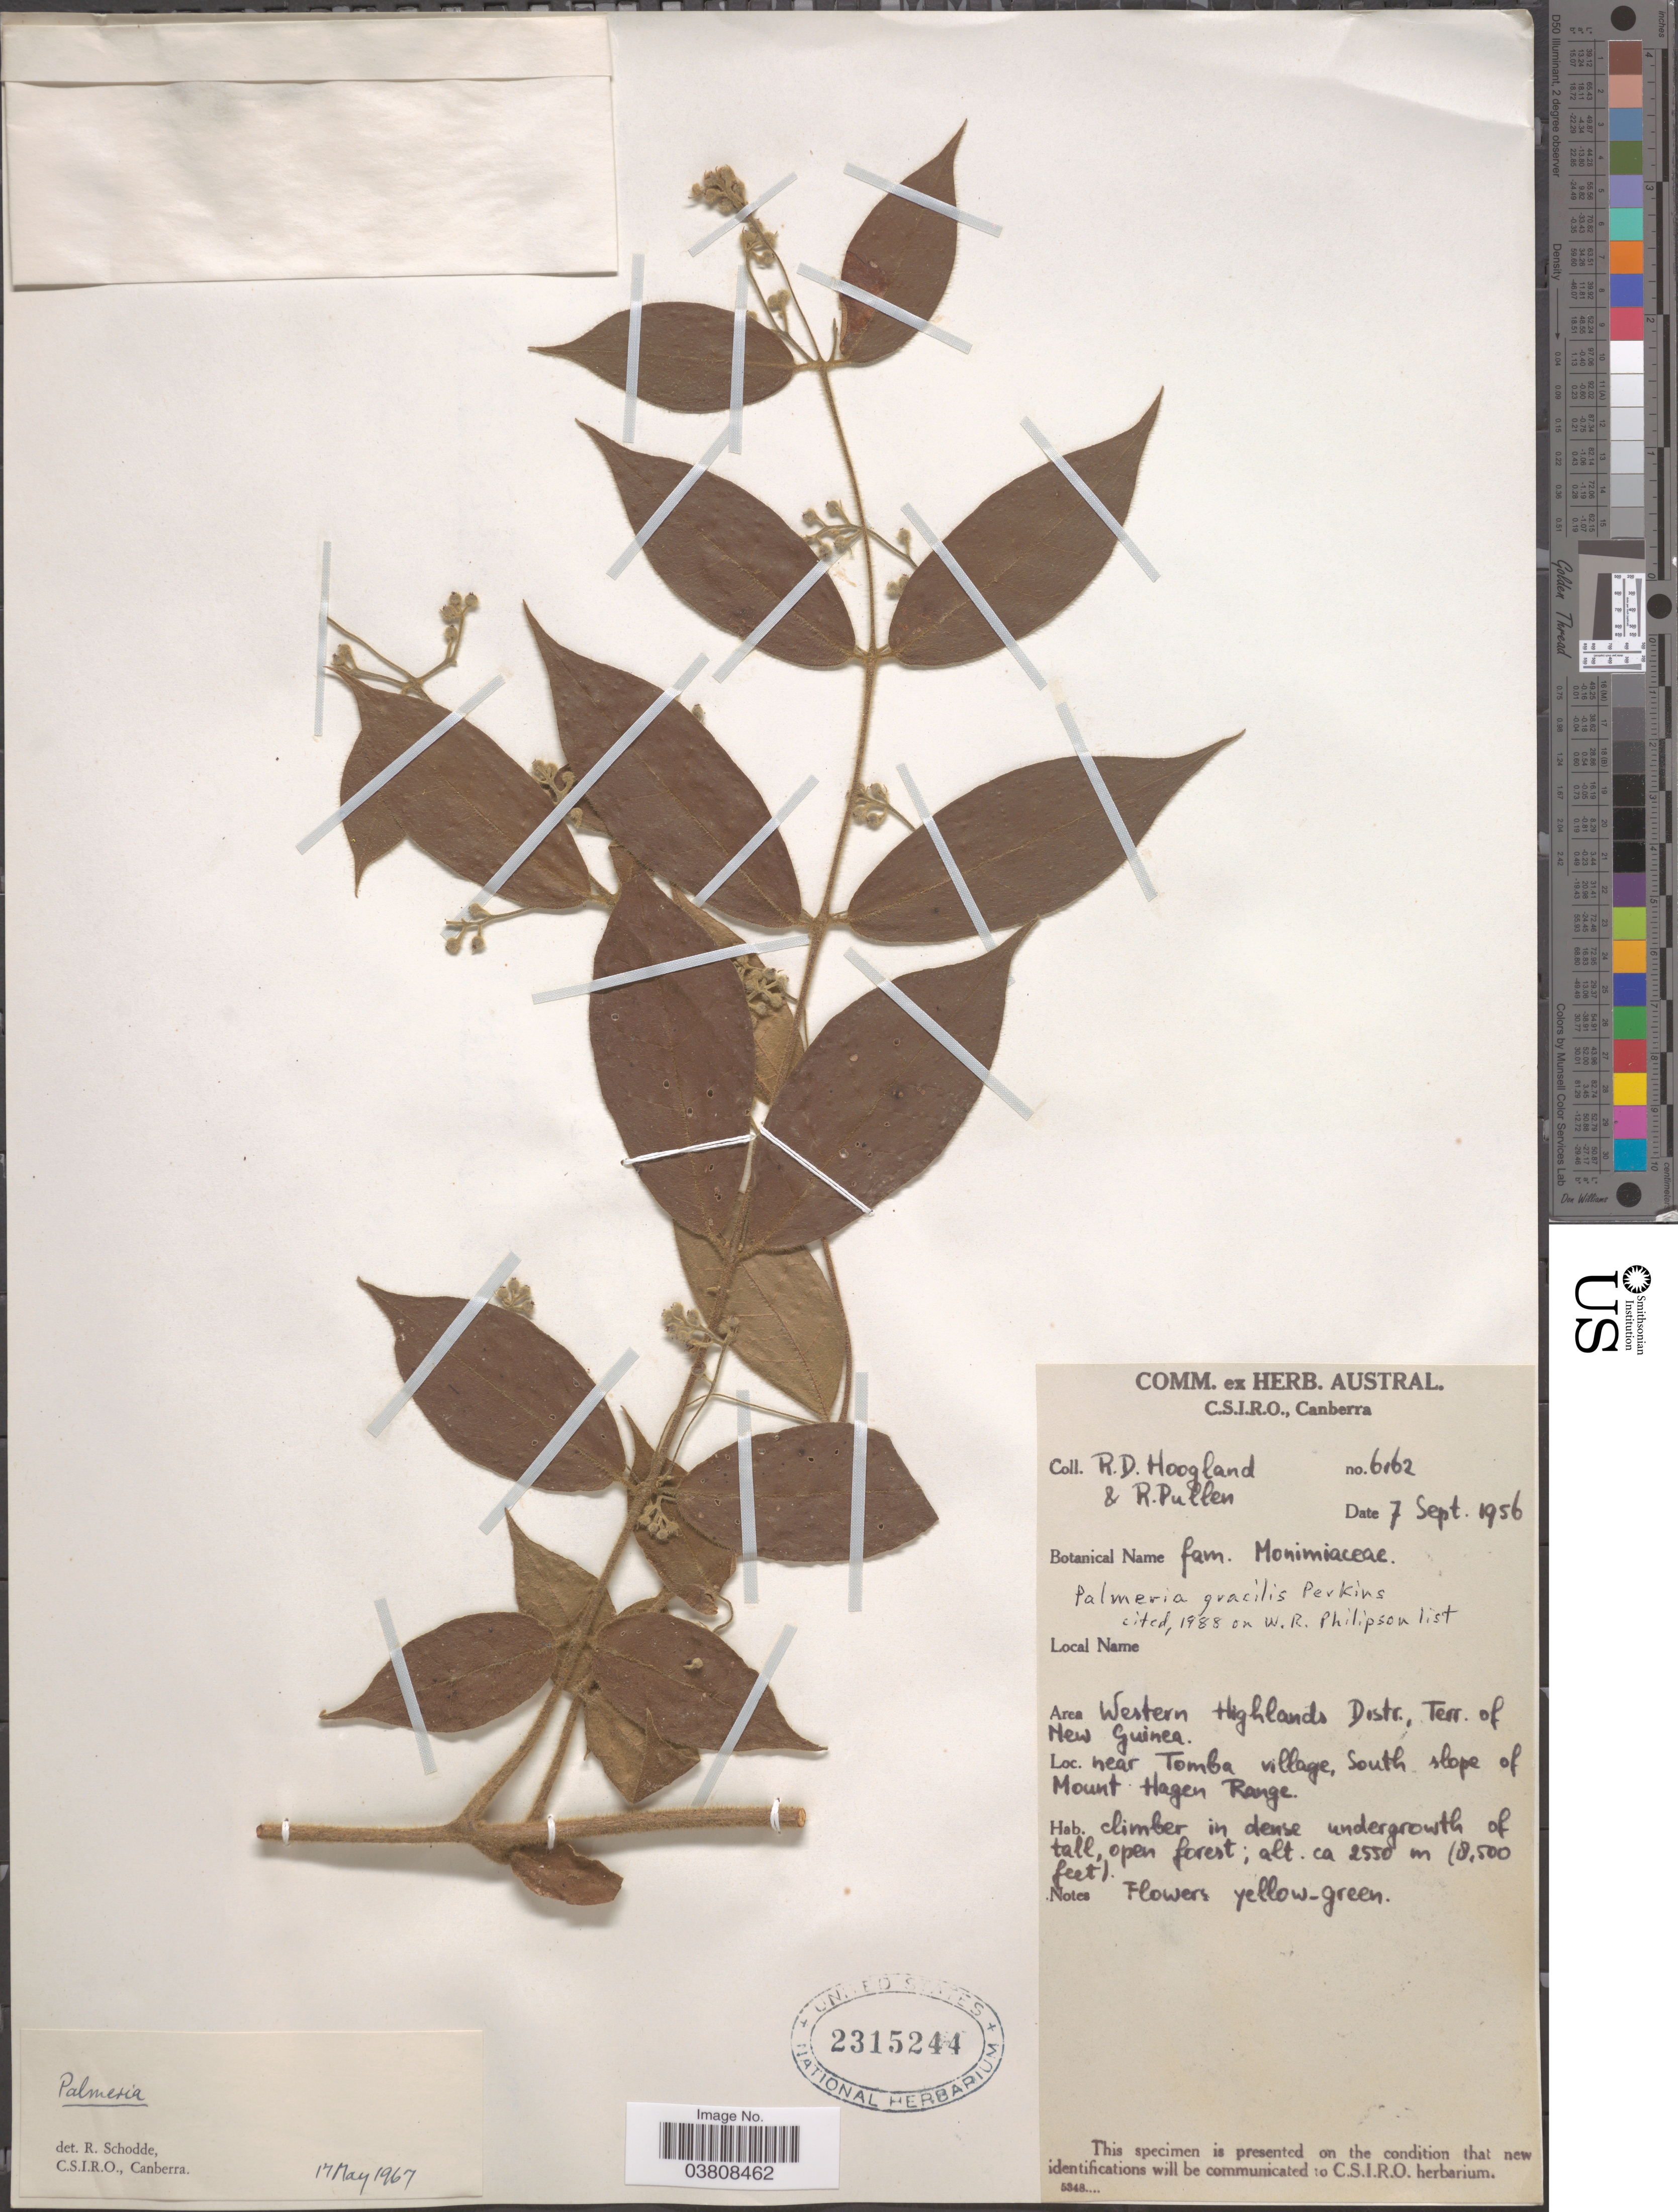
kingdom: Plantae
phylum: Tracheophyta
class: Magnoliopsida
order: Laurales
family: Monimiaceae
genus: Palmeria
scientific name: Palmeria gracilis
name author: Perkins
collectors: R. D. Hoogland & R. Pullen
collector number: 6162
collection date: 1956-09-07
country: Papua New Guinea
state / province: Western Highlands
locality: Area Western Highlands Distr., Terr. of New Guinea. Near Tomba village, South slope of Mount Hagen Range.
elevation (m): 2550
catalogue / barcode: US 2315244